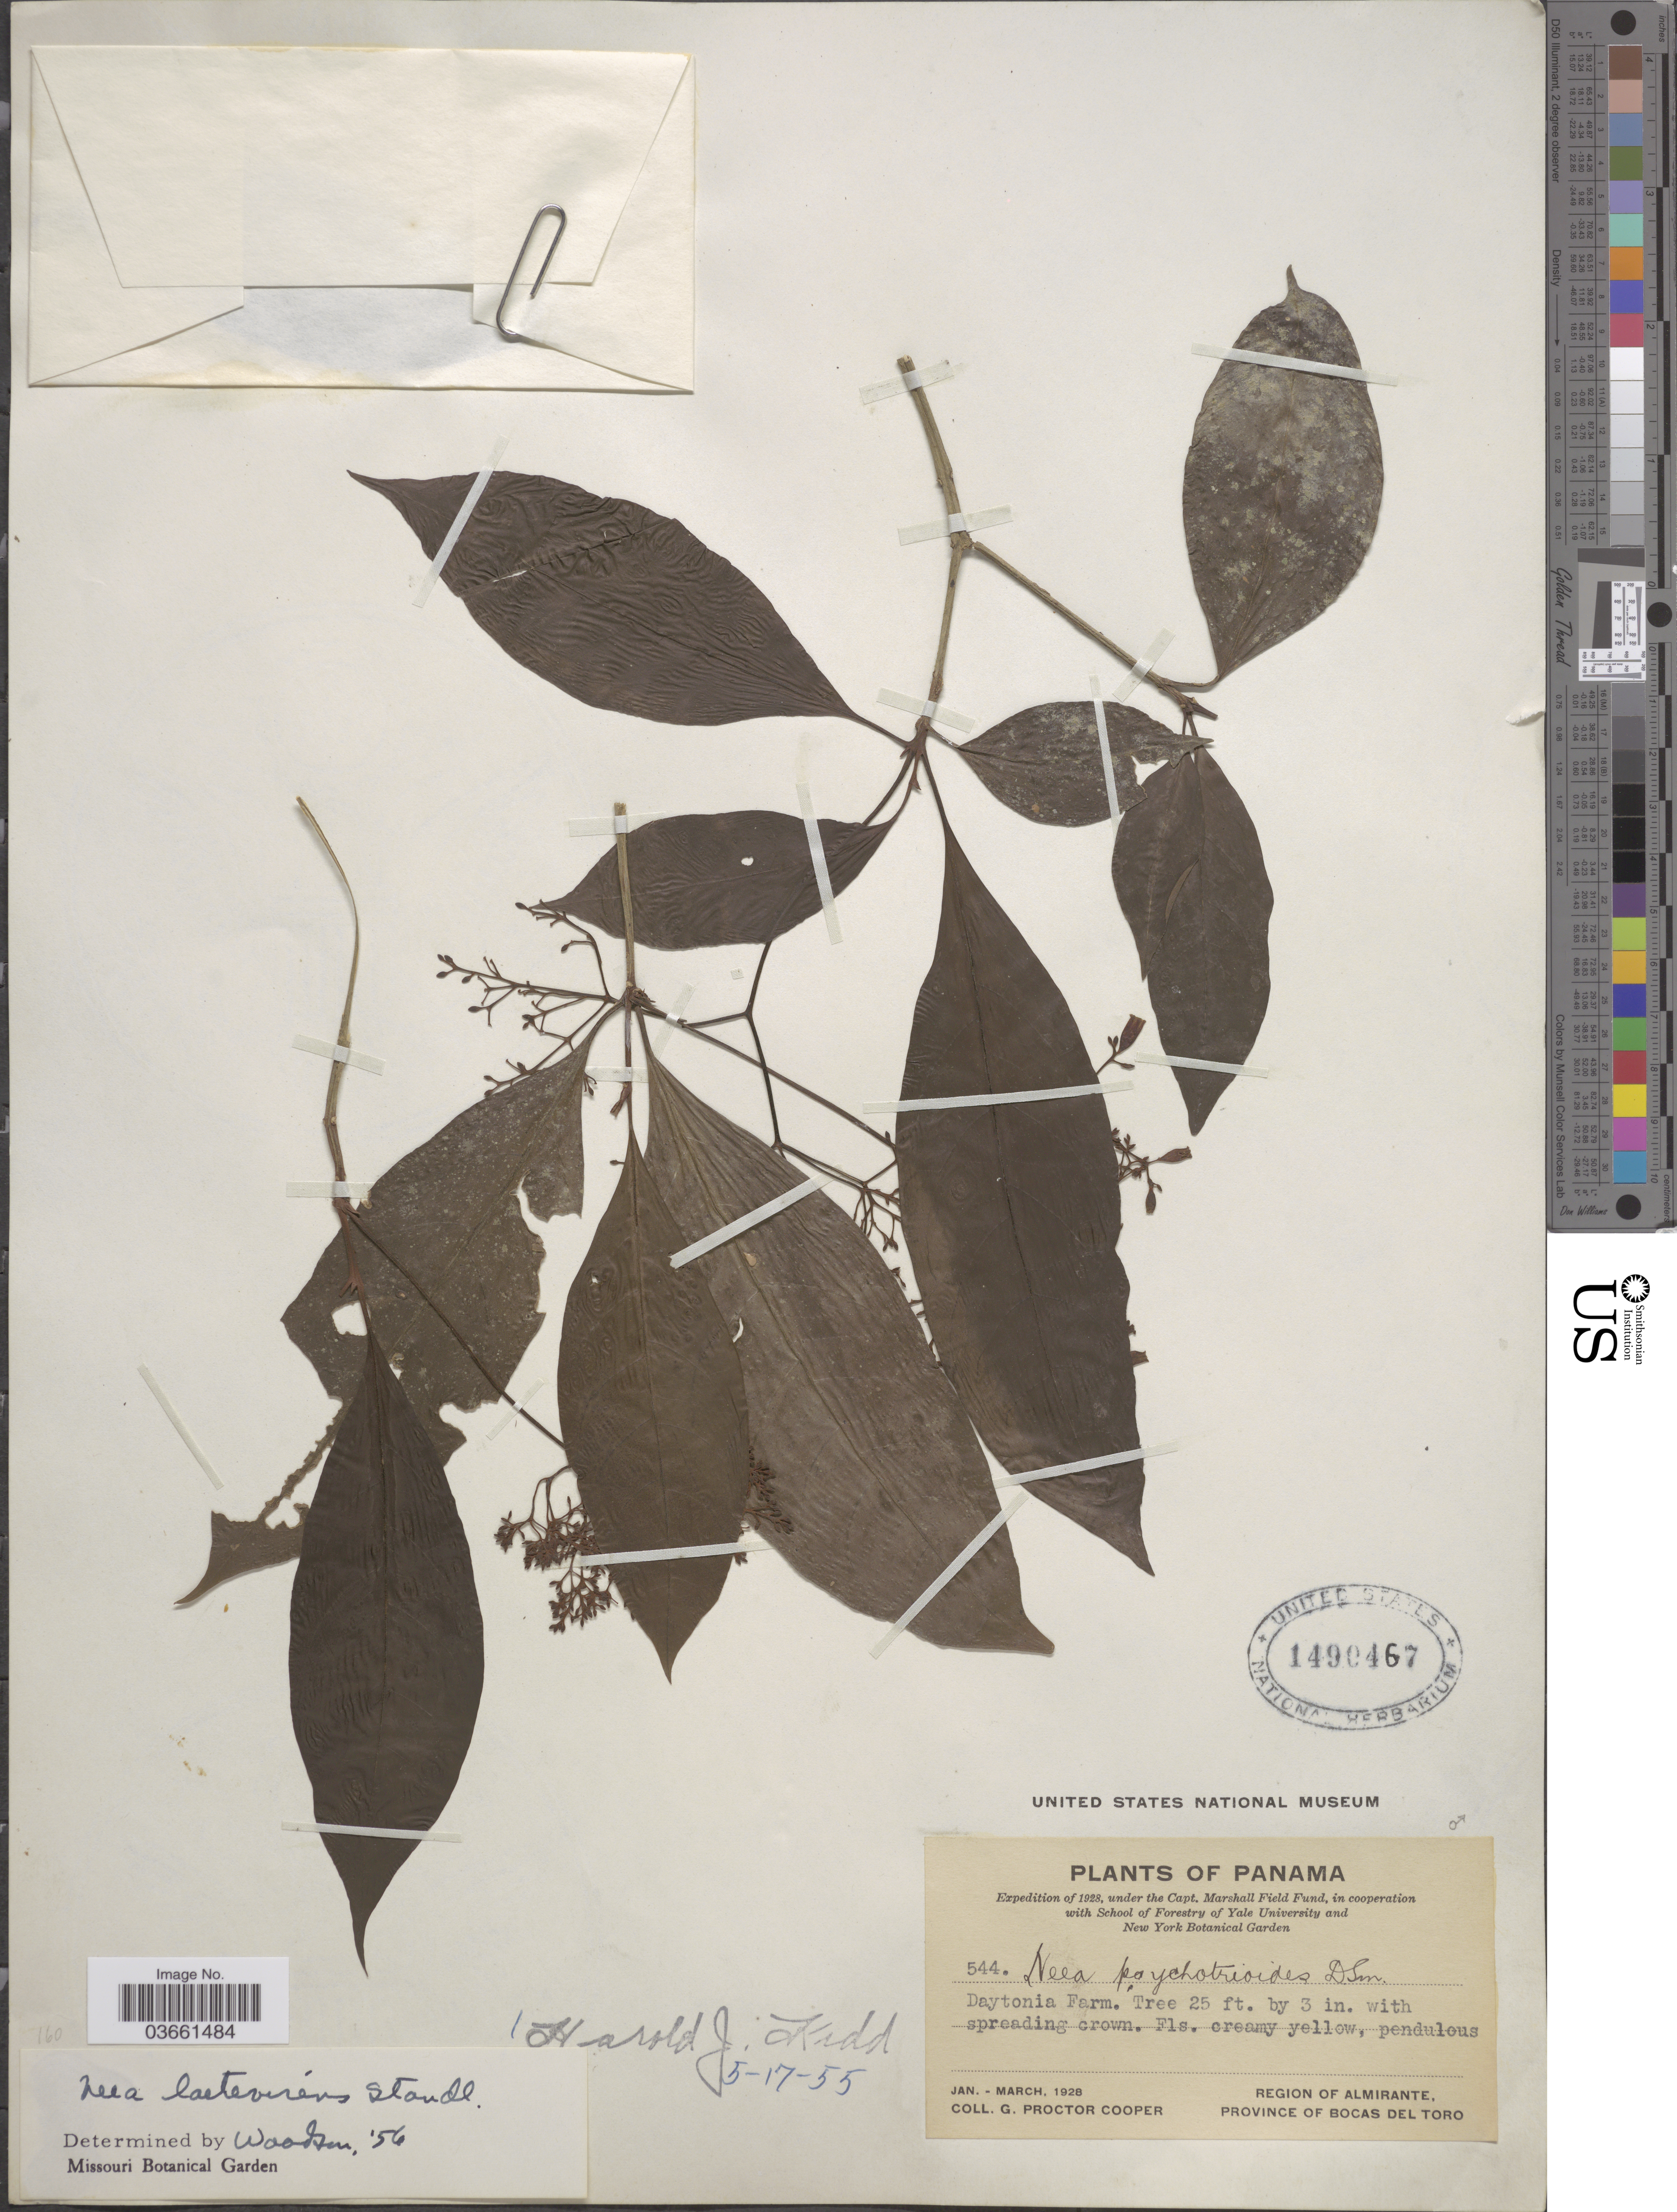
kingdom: Plantae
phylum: Tracheophyta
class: Magnoliopsida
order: Caryophyllales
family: Nyctaginaceae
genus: Neea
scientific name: Neea laetevirens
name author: Standl.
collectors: G. Cooper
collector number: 544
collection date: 1928-01/1928-03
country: Panama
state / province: Bocas del Toro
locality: Region of Almirante.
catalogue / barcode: US 1490467